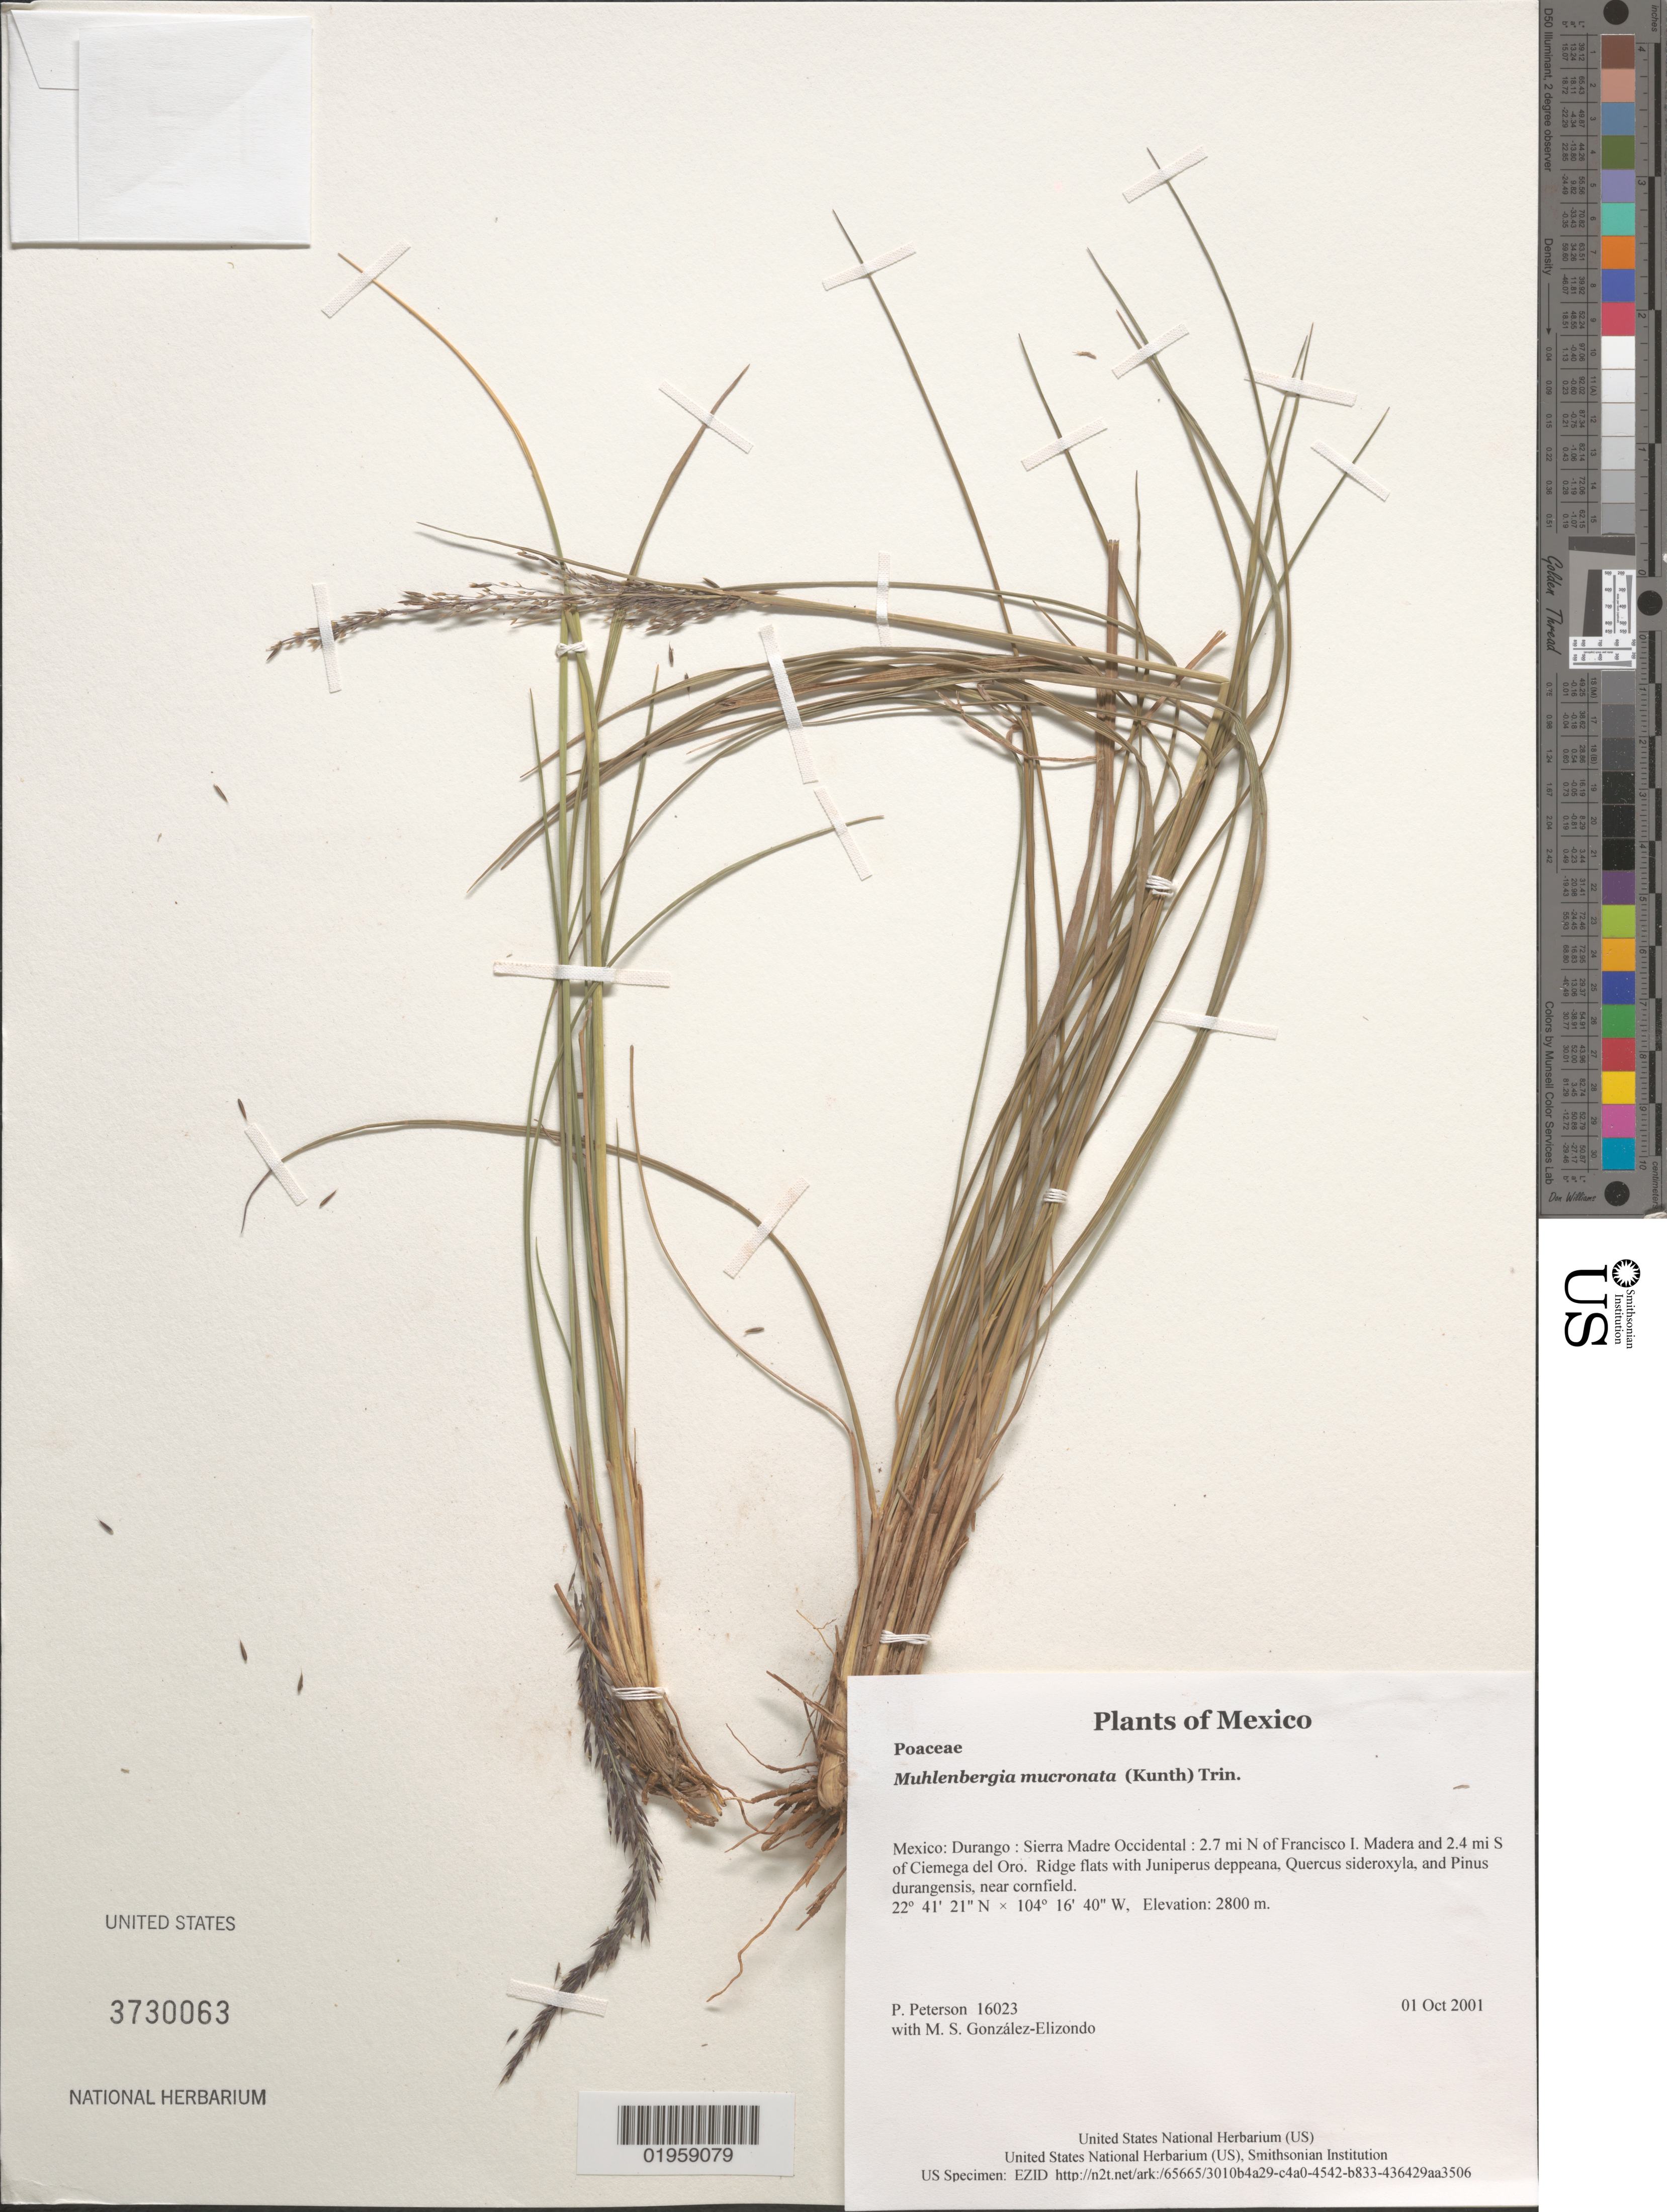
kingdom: Plantae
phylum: Tracheophyta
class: Liliopsida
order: Poales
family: Poaceae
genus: Muhlenbergia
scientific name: Muhlenbergia mucronata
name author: (Kunth) Trin.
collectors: P. M. Peterson & M. S. González-Elizondo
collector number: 16023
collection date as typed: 01 Oct 2001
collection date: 2001-10-01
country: Mexico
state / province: Durango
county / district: Sierra Madre Occidental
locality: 2.7 mi N of Francisco I. Madera and 2.4 mi S of Ciemega del Oro. Ridge flats with Juniperus deppeana, Quercus sideroxyla, and Pinus durangensis, near cornfield.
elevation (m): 2800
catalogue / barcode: US 3730063